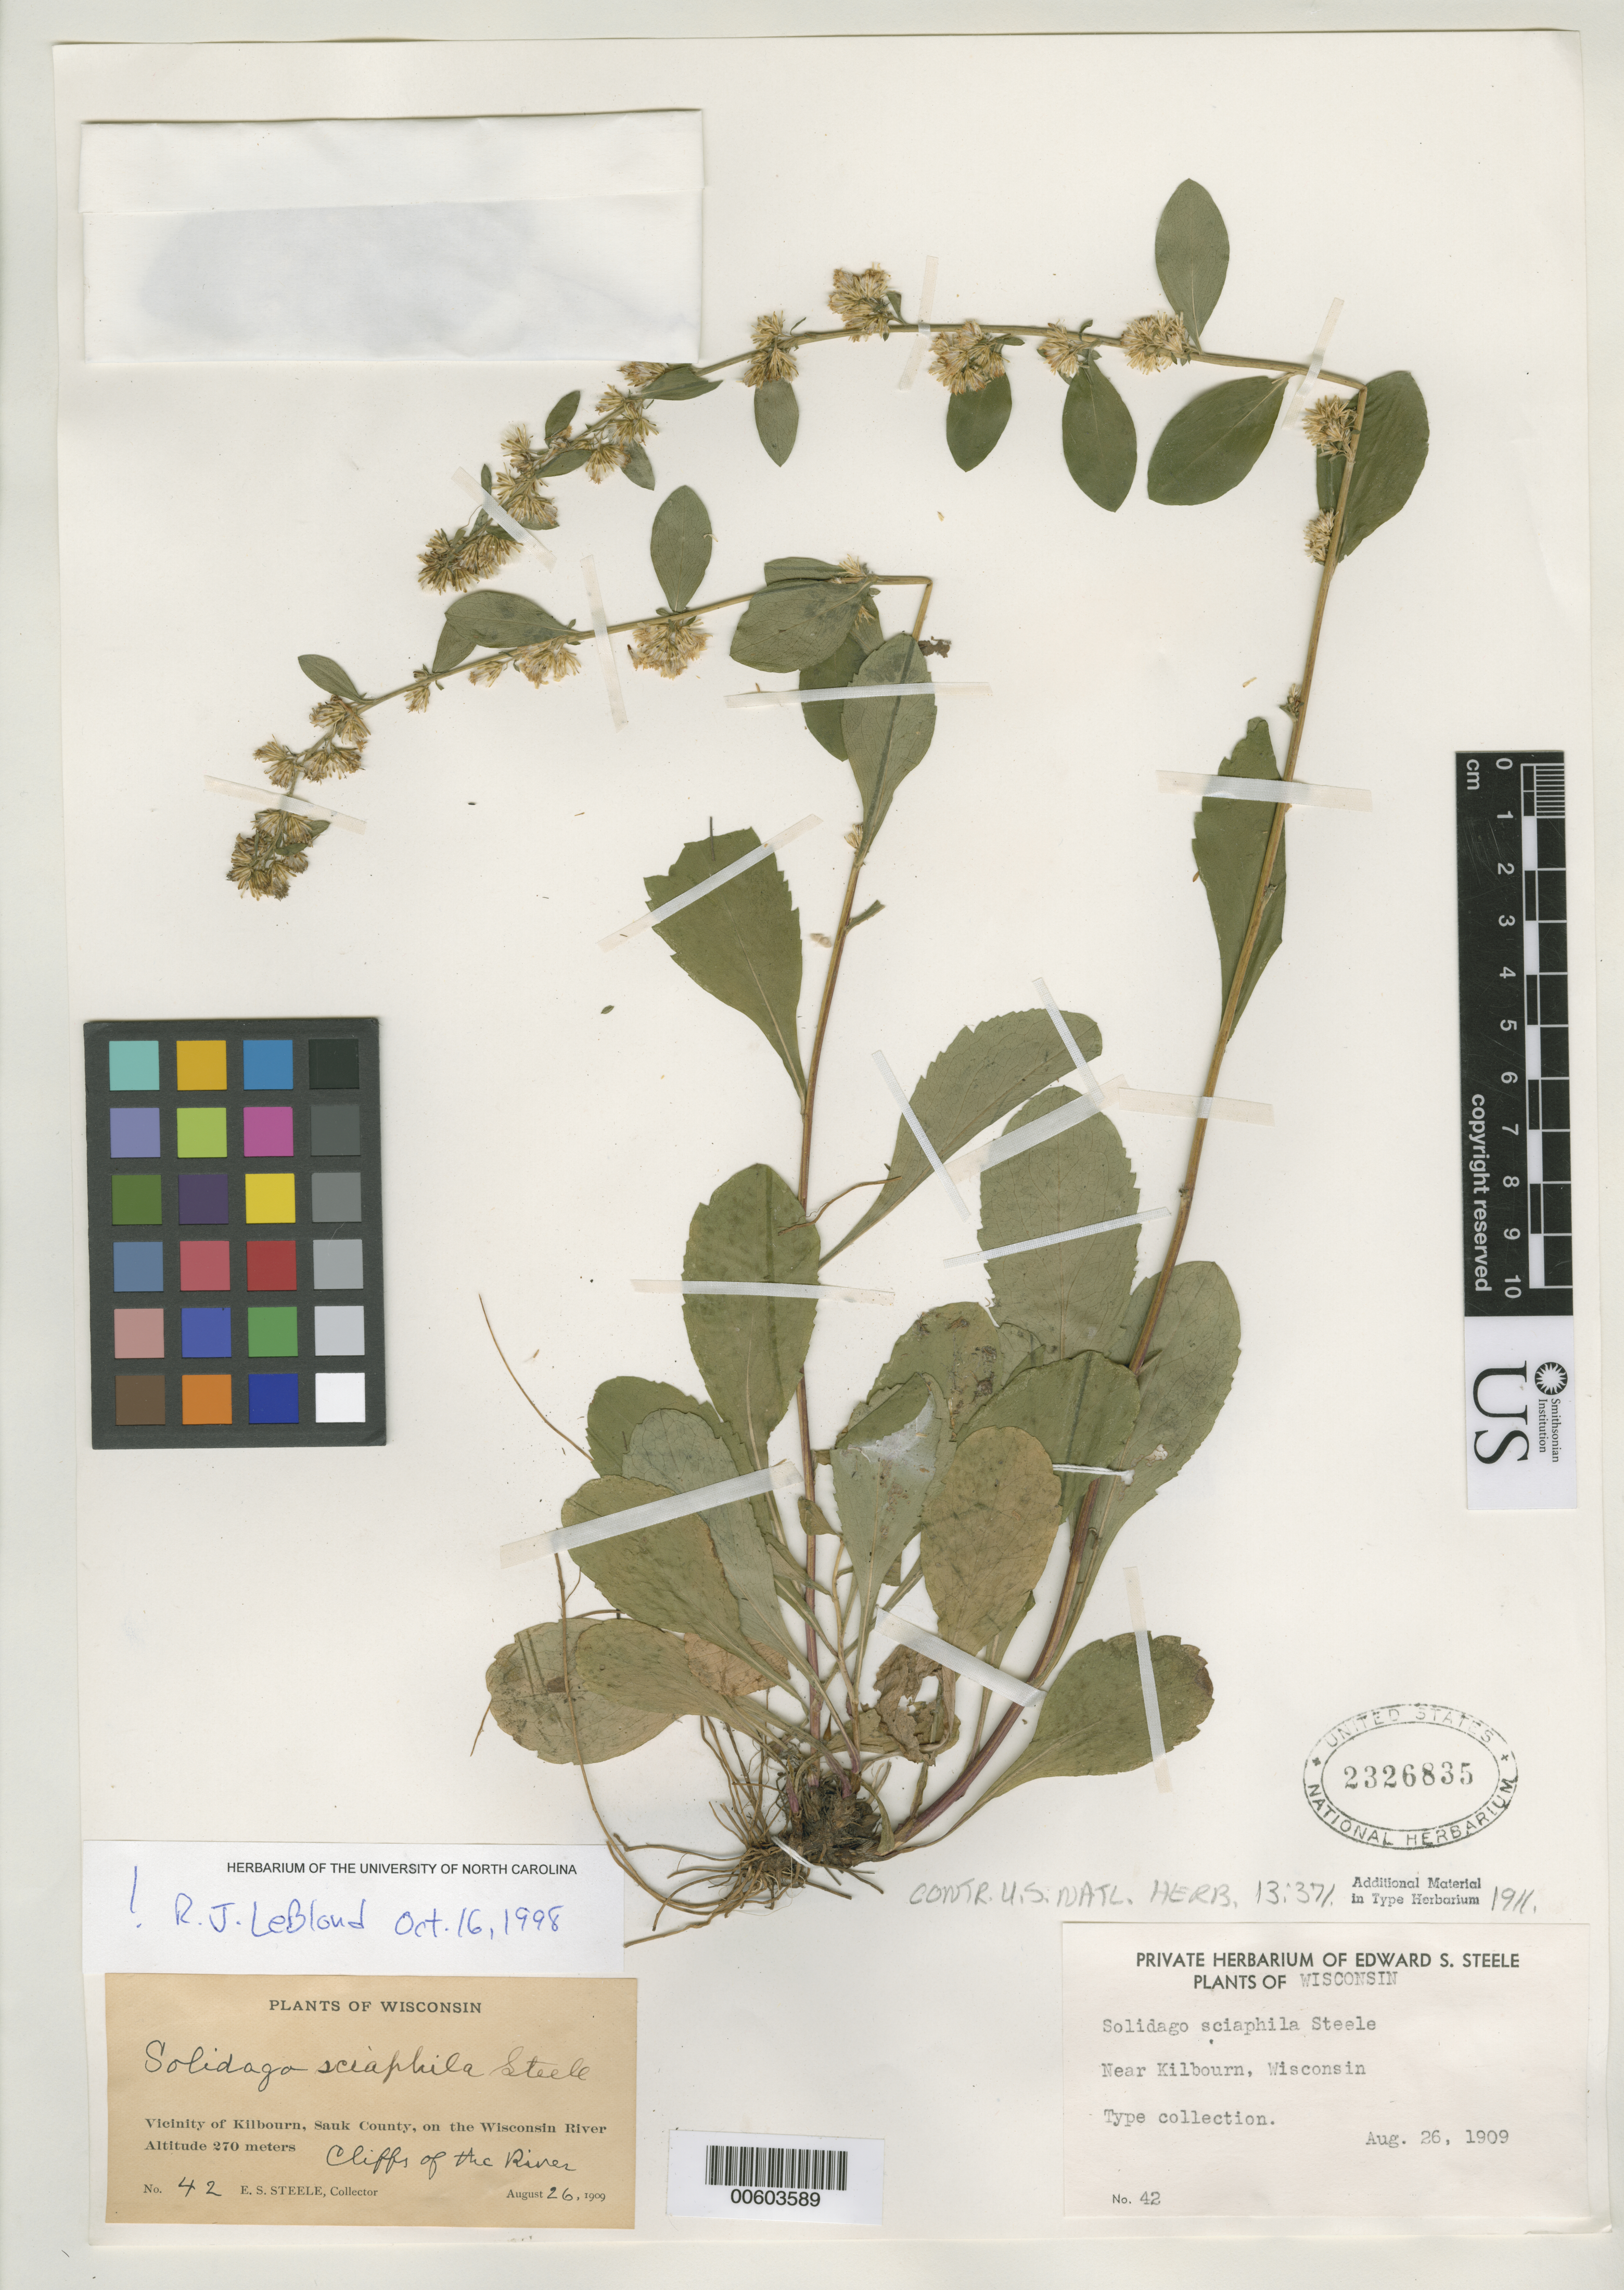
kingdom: Plantae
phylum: Tracheophyta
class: Magnoliopsida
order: Asterales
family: Asteraceae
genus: Solidago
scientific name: Solidago sciaphila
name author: E.S. Steele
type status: Isotype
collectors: E. Steele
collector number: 42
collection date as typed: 26 Aug 1909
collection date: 1909-08-26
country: United States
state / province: Wisconsin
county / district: Sauk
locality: Vicinity of Kilbourn, on the Wisconsin River.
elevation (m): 270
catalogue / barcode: US 2326835